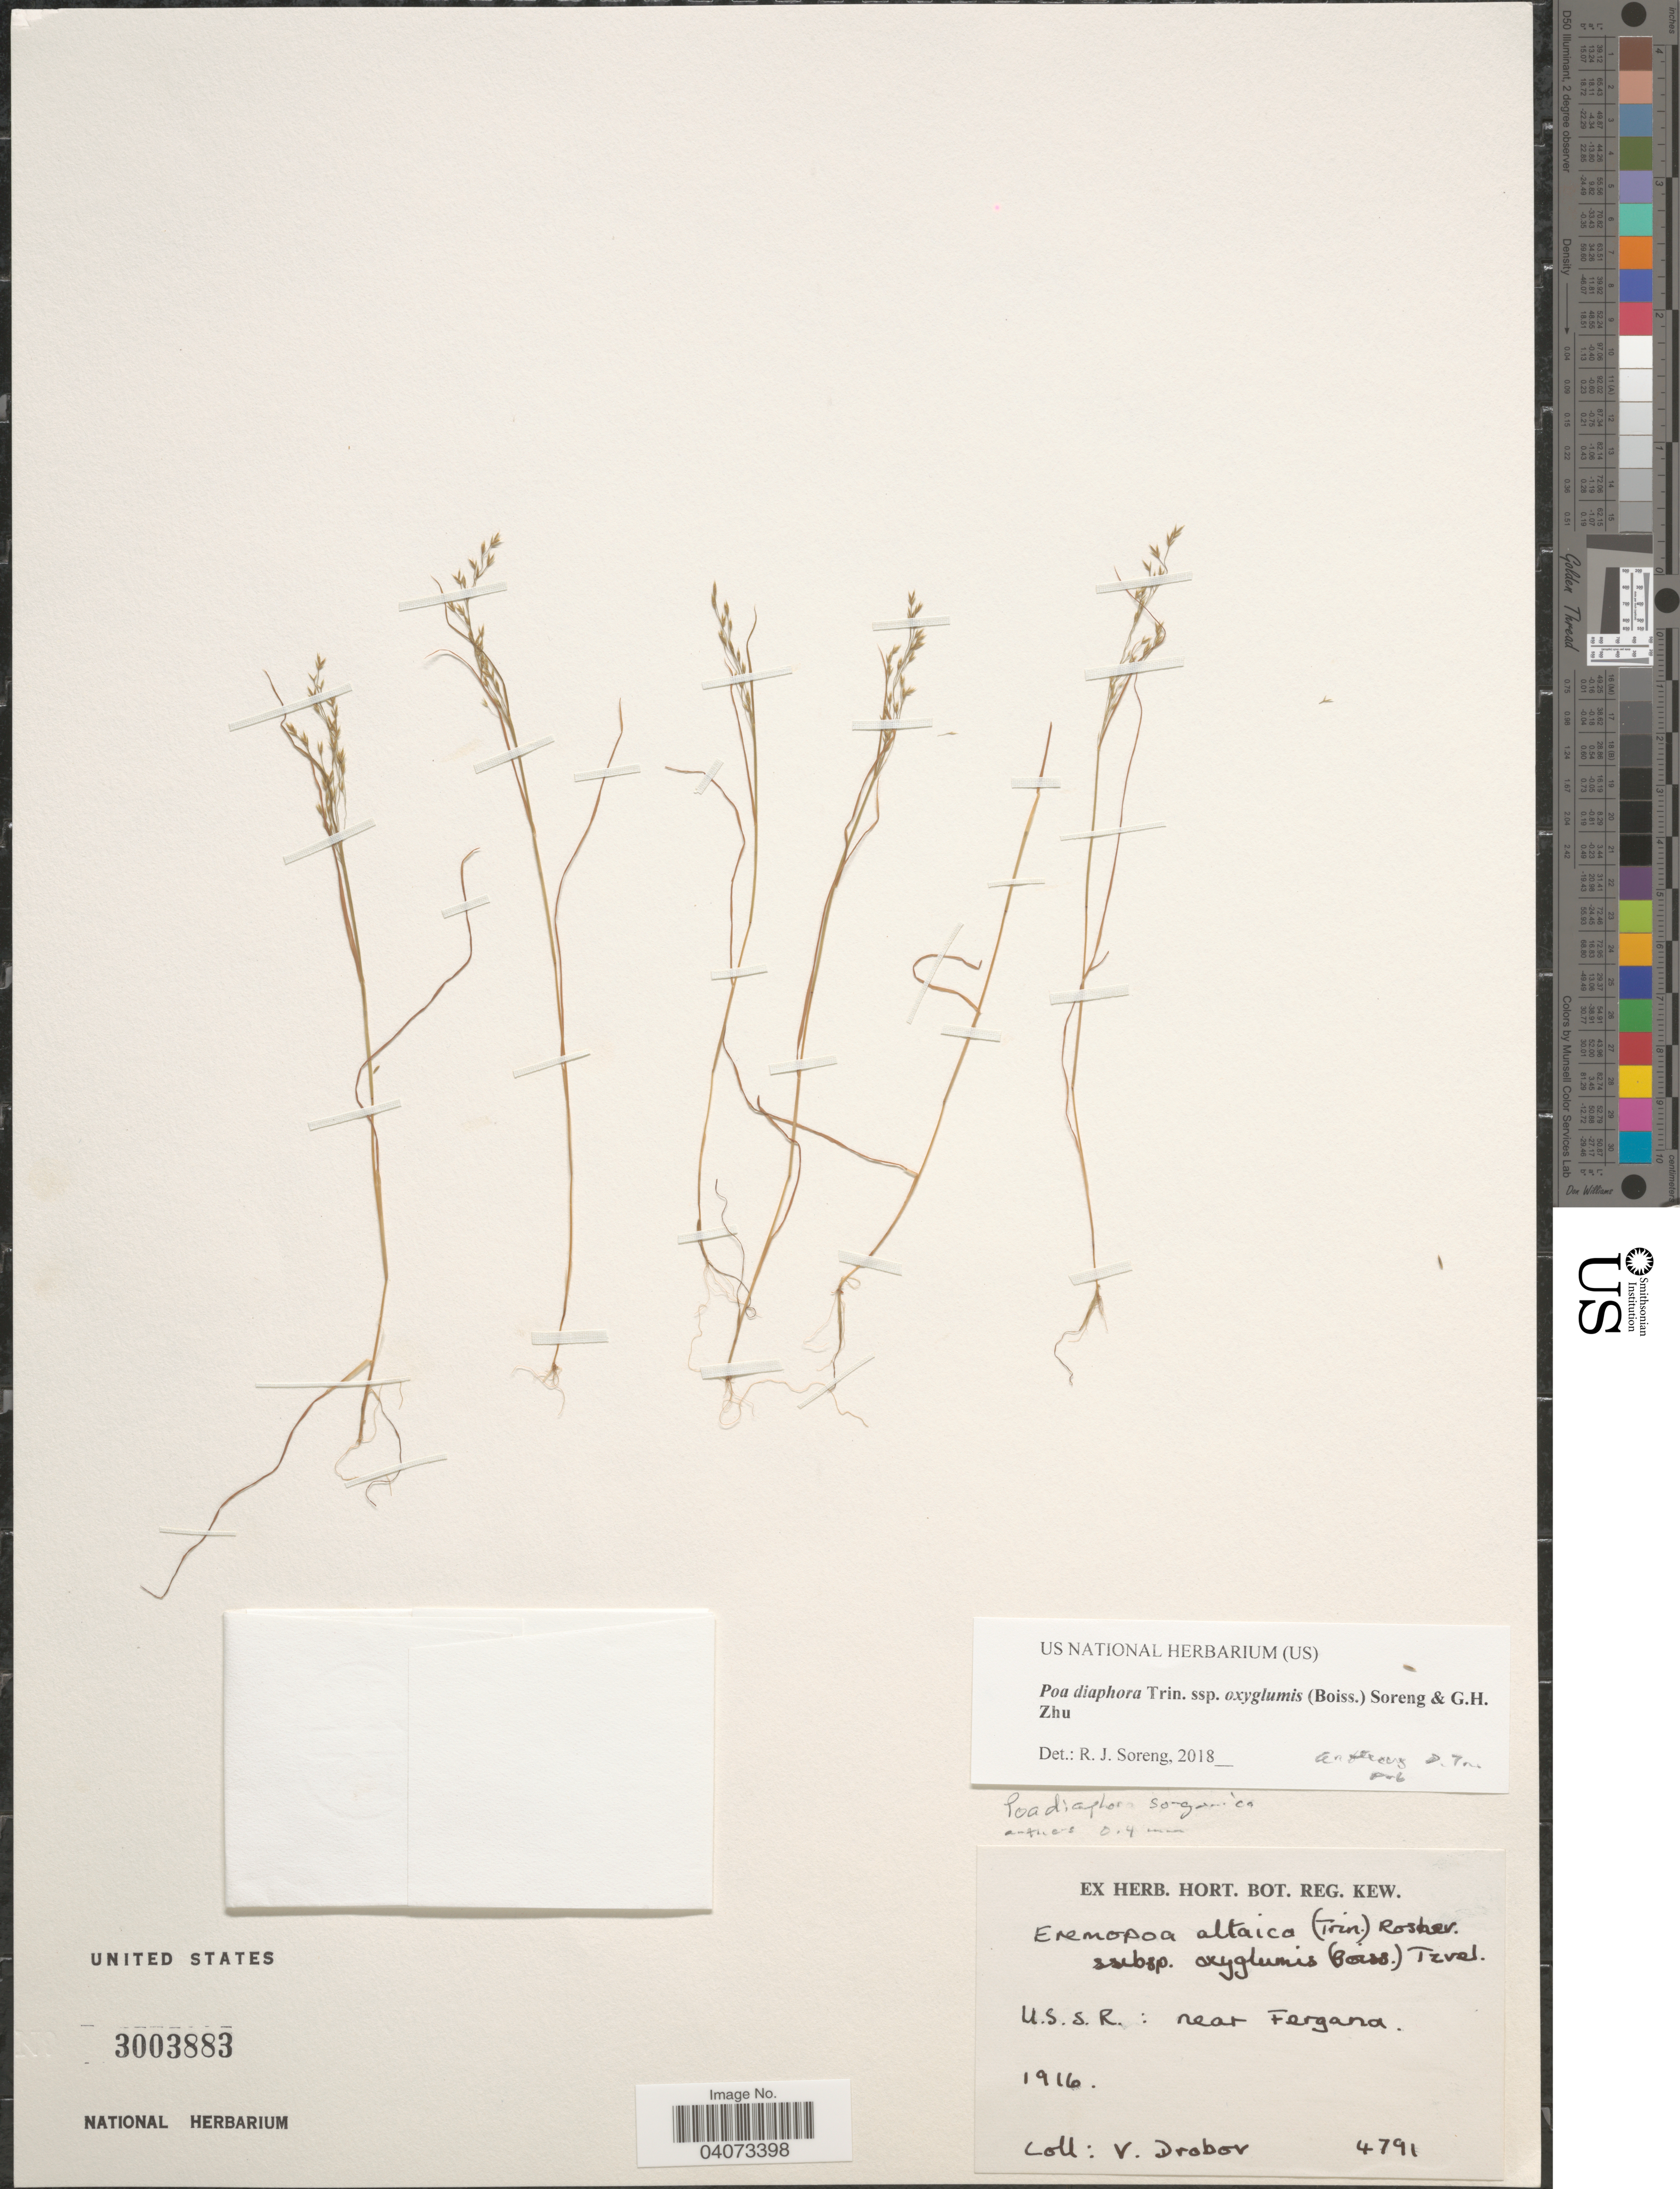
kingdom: Plantae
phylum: Tracheophyta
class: Liliopsida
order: Poales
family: Poaceae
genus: Poa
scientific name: Poa diaphora subsp. oxyglumis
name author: (Boiss.) Soreng & G.H. Zhu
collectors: V. Drobov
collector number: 4791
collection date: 1916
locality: U.S.S.R.: near Fergana.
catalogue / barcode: US 3003883